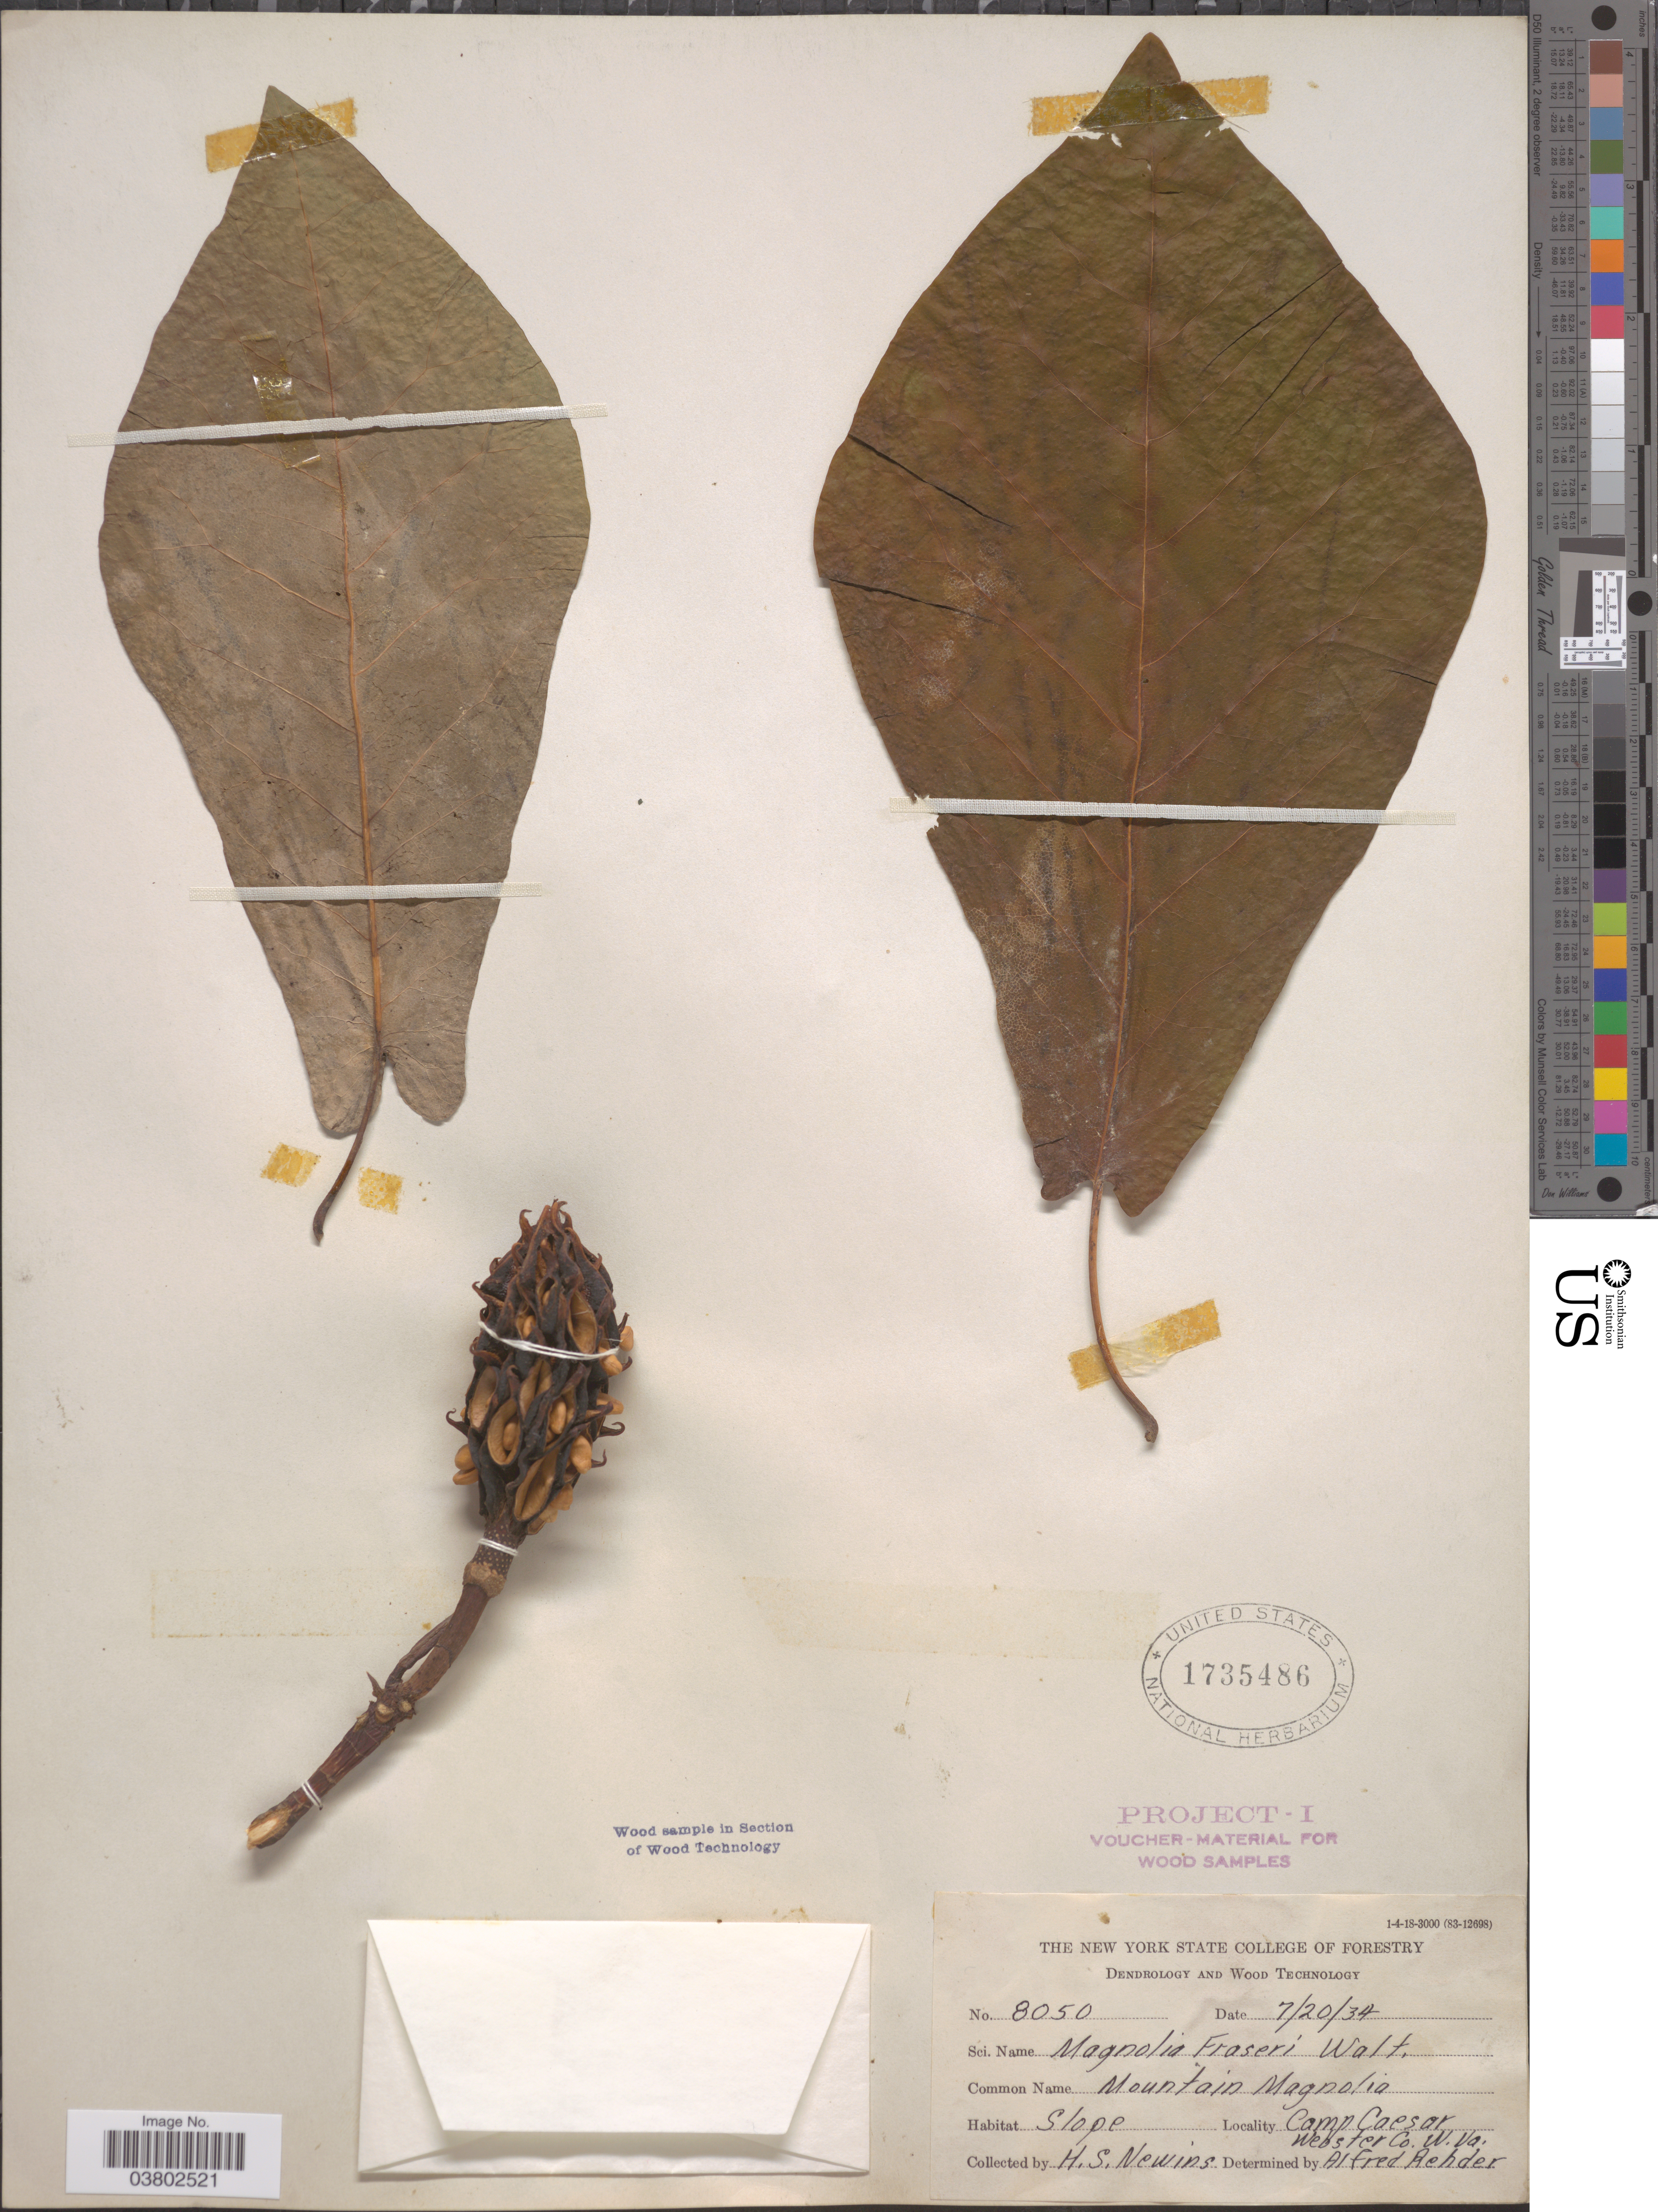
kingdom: Plantae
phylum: Tracheophyta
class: Magnoliopsida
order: Magnoliales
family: Magnoliaceae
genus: Magnolia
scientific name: Magnolia fraseri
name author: Walter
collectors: H. Newins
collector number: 8050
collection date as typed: Transcribed d/m/y: 20/7/34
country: United States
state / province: West Virginia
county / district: Webster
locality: Camp Caesar, Webster Co.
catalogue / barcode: US 1735486